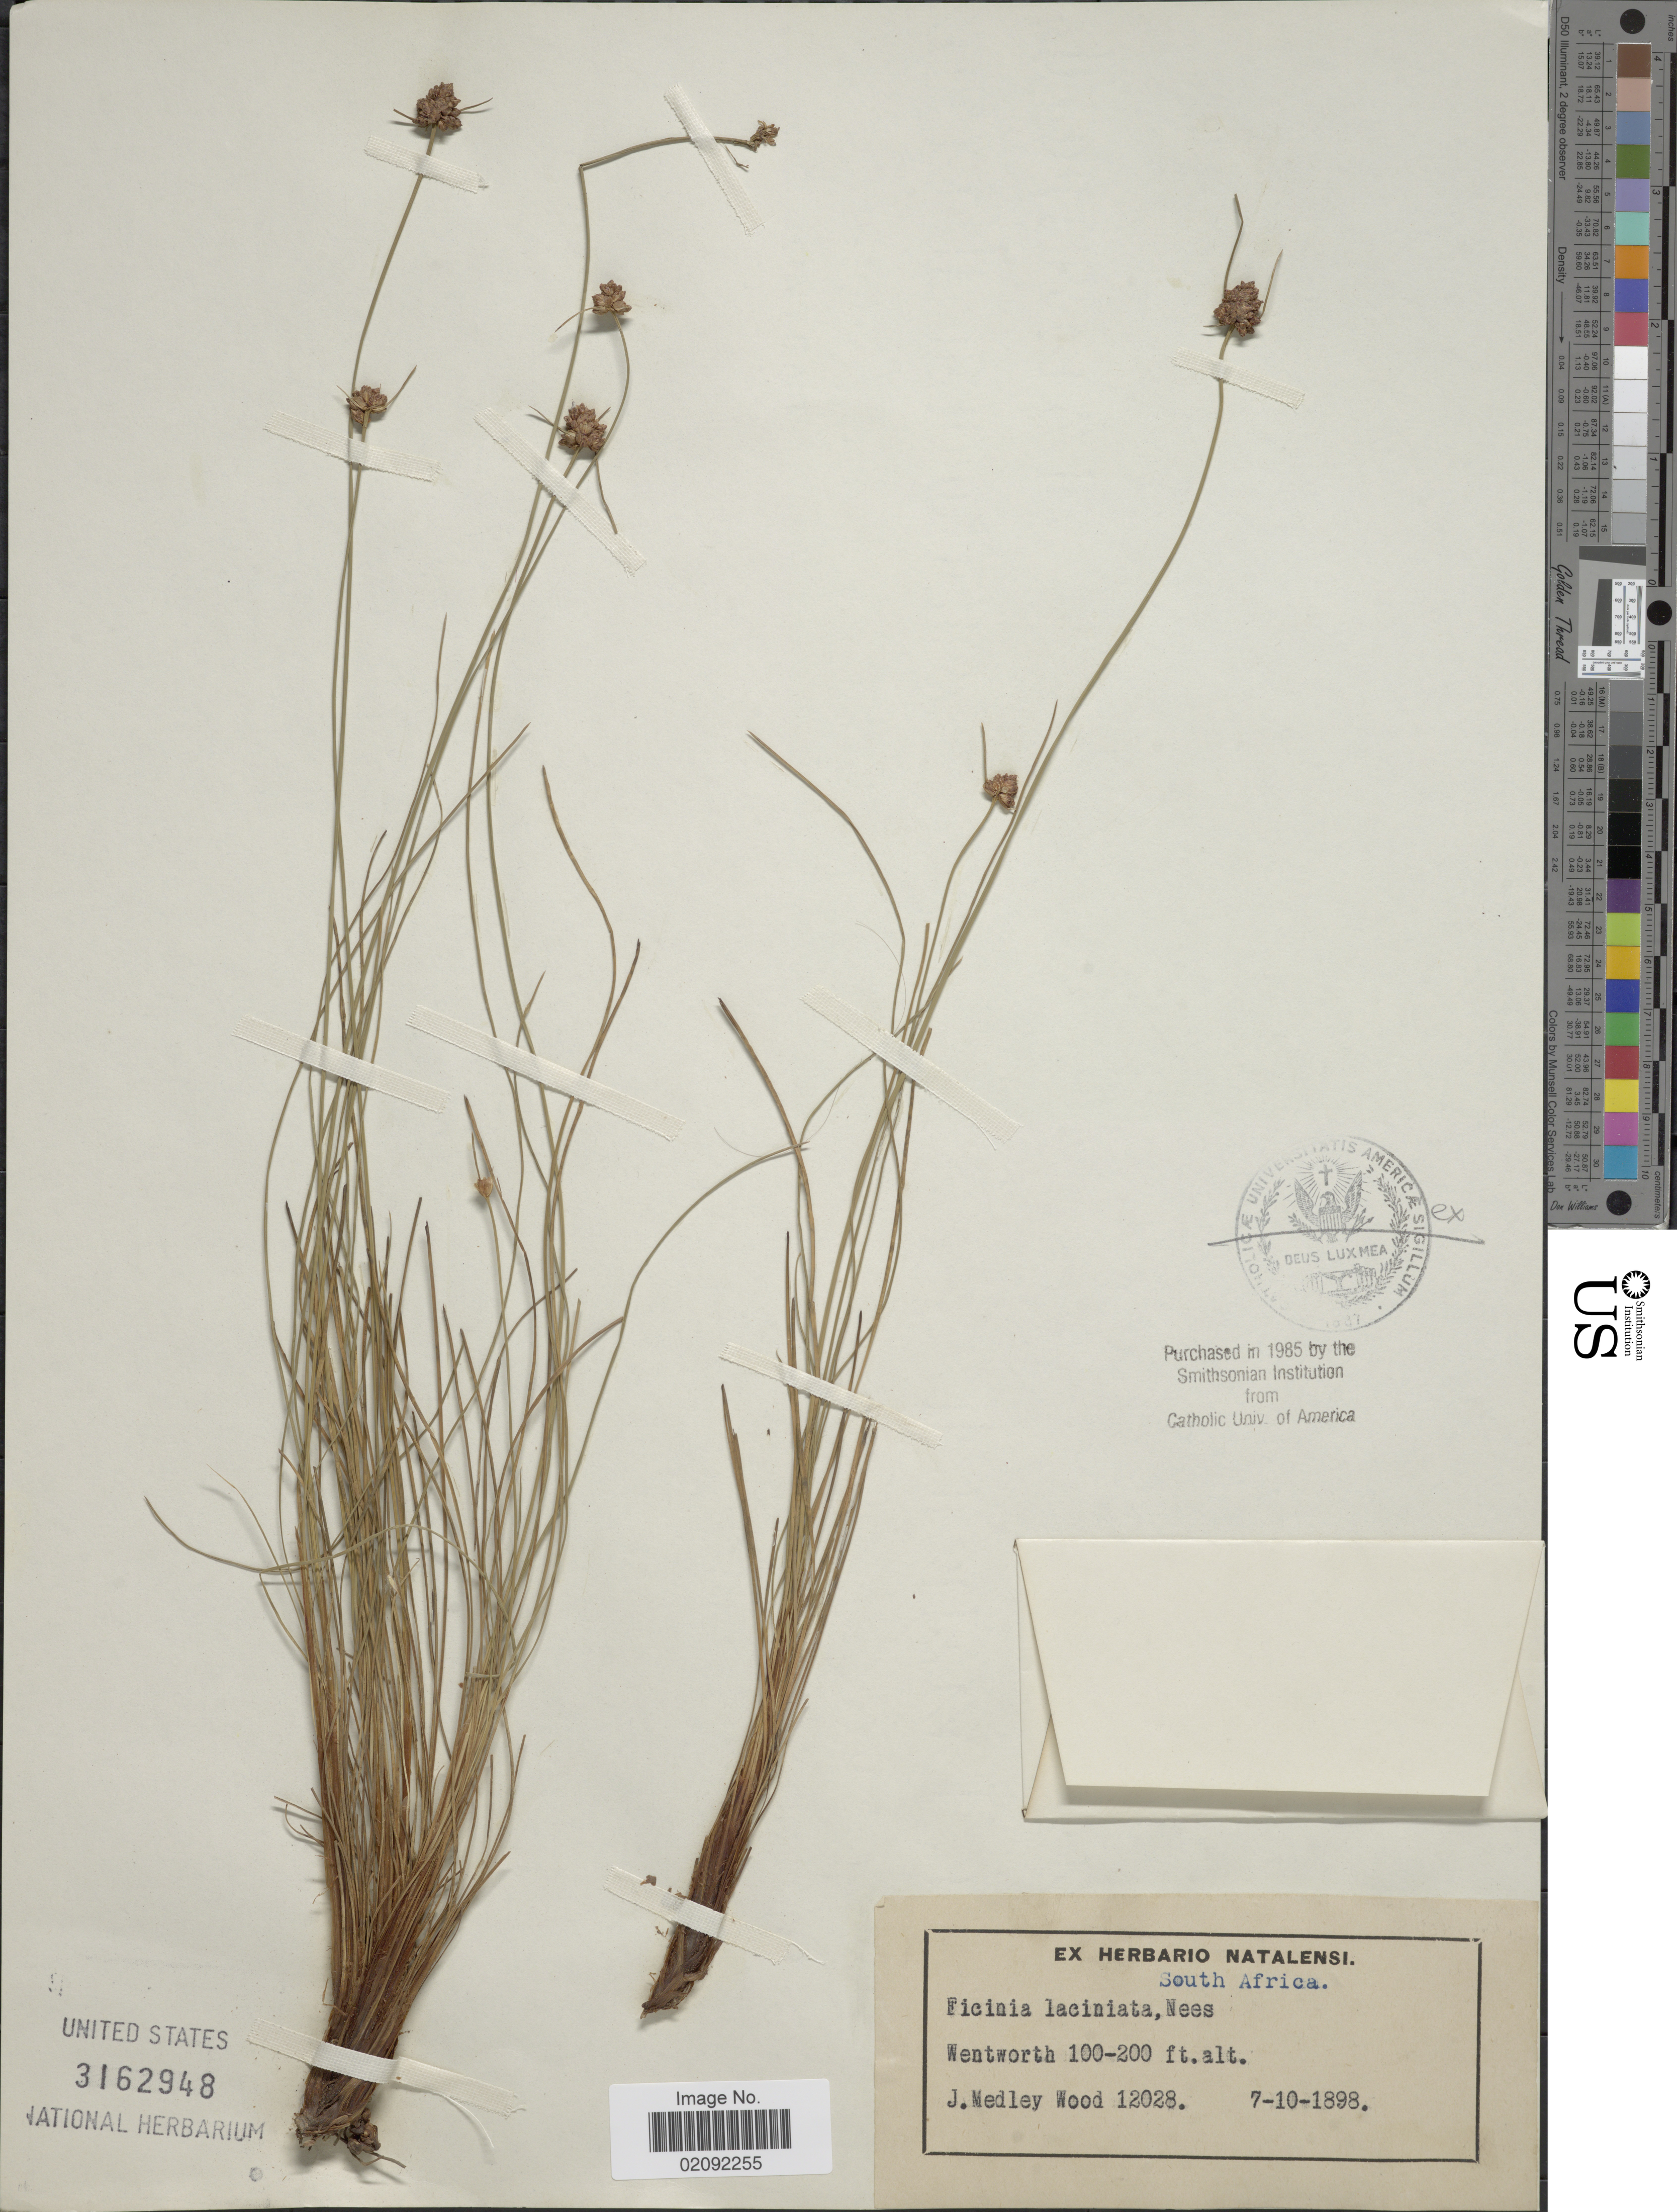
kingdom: Plantae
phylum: Tracheophyta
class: Liliopsida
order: Poales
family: Cyperaceae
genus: Ficinia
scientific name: Ficinia laciniata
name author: (Thunb.) Nees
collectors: J. Medley Wood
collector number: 12028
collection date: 1898-10-07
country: South Africa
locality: Wentworth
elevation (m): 30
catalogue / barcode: US 3162948